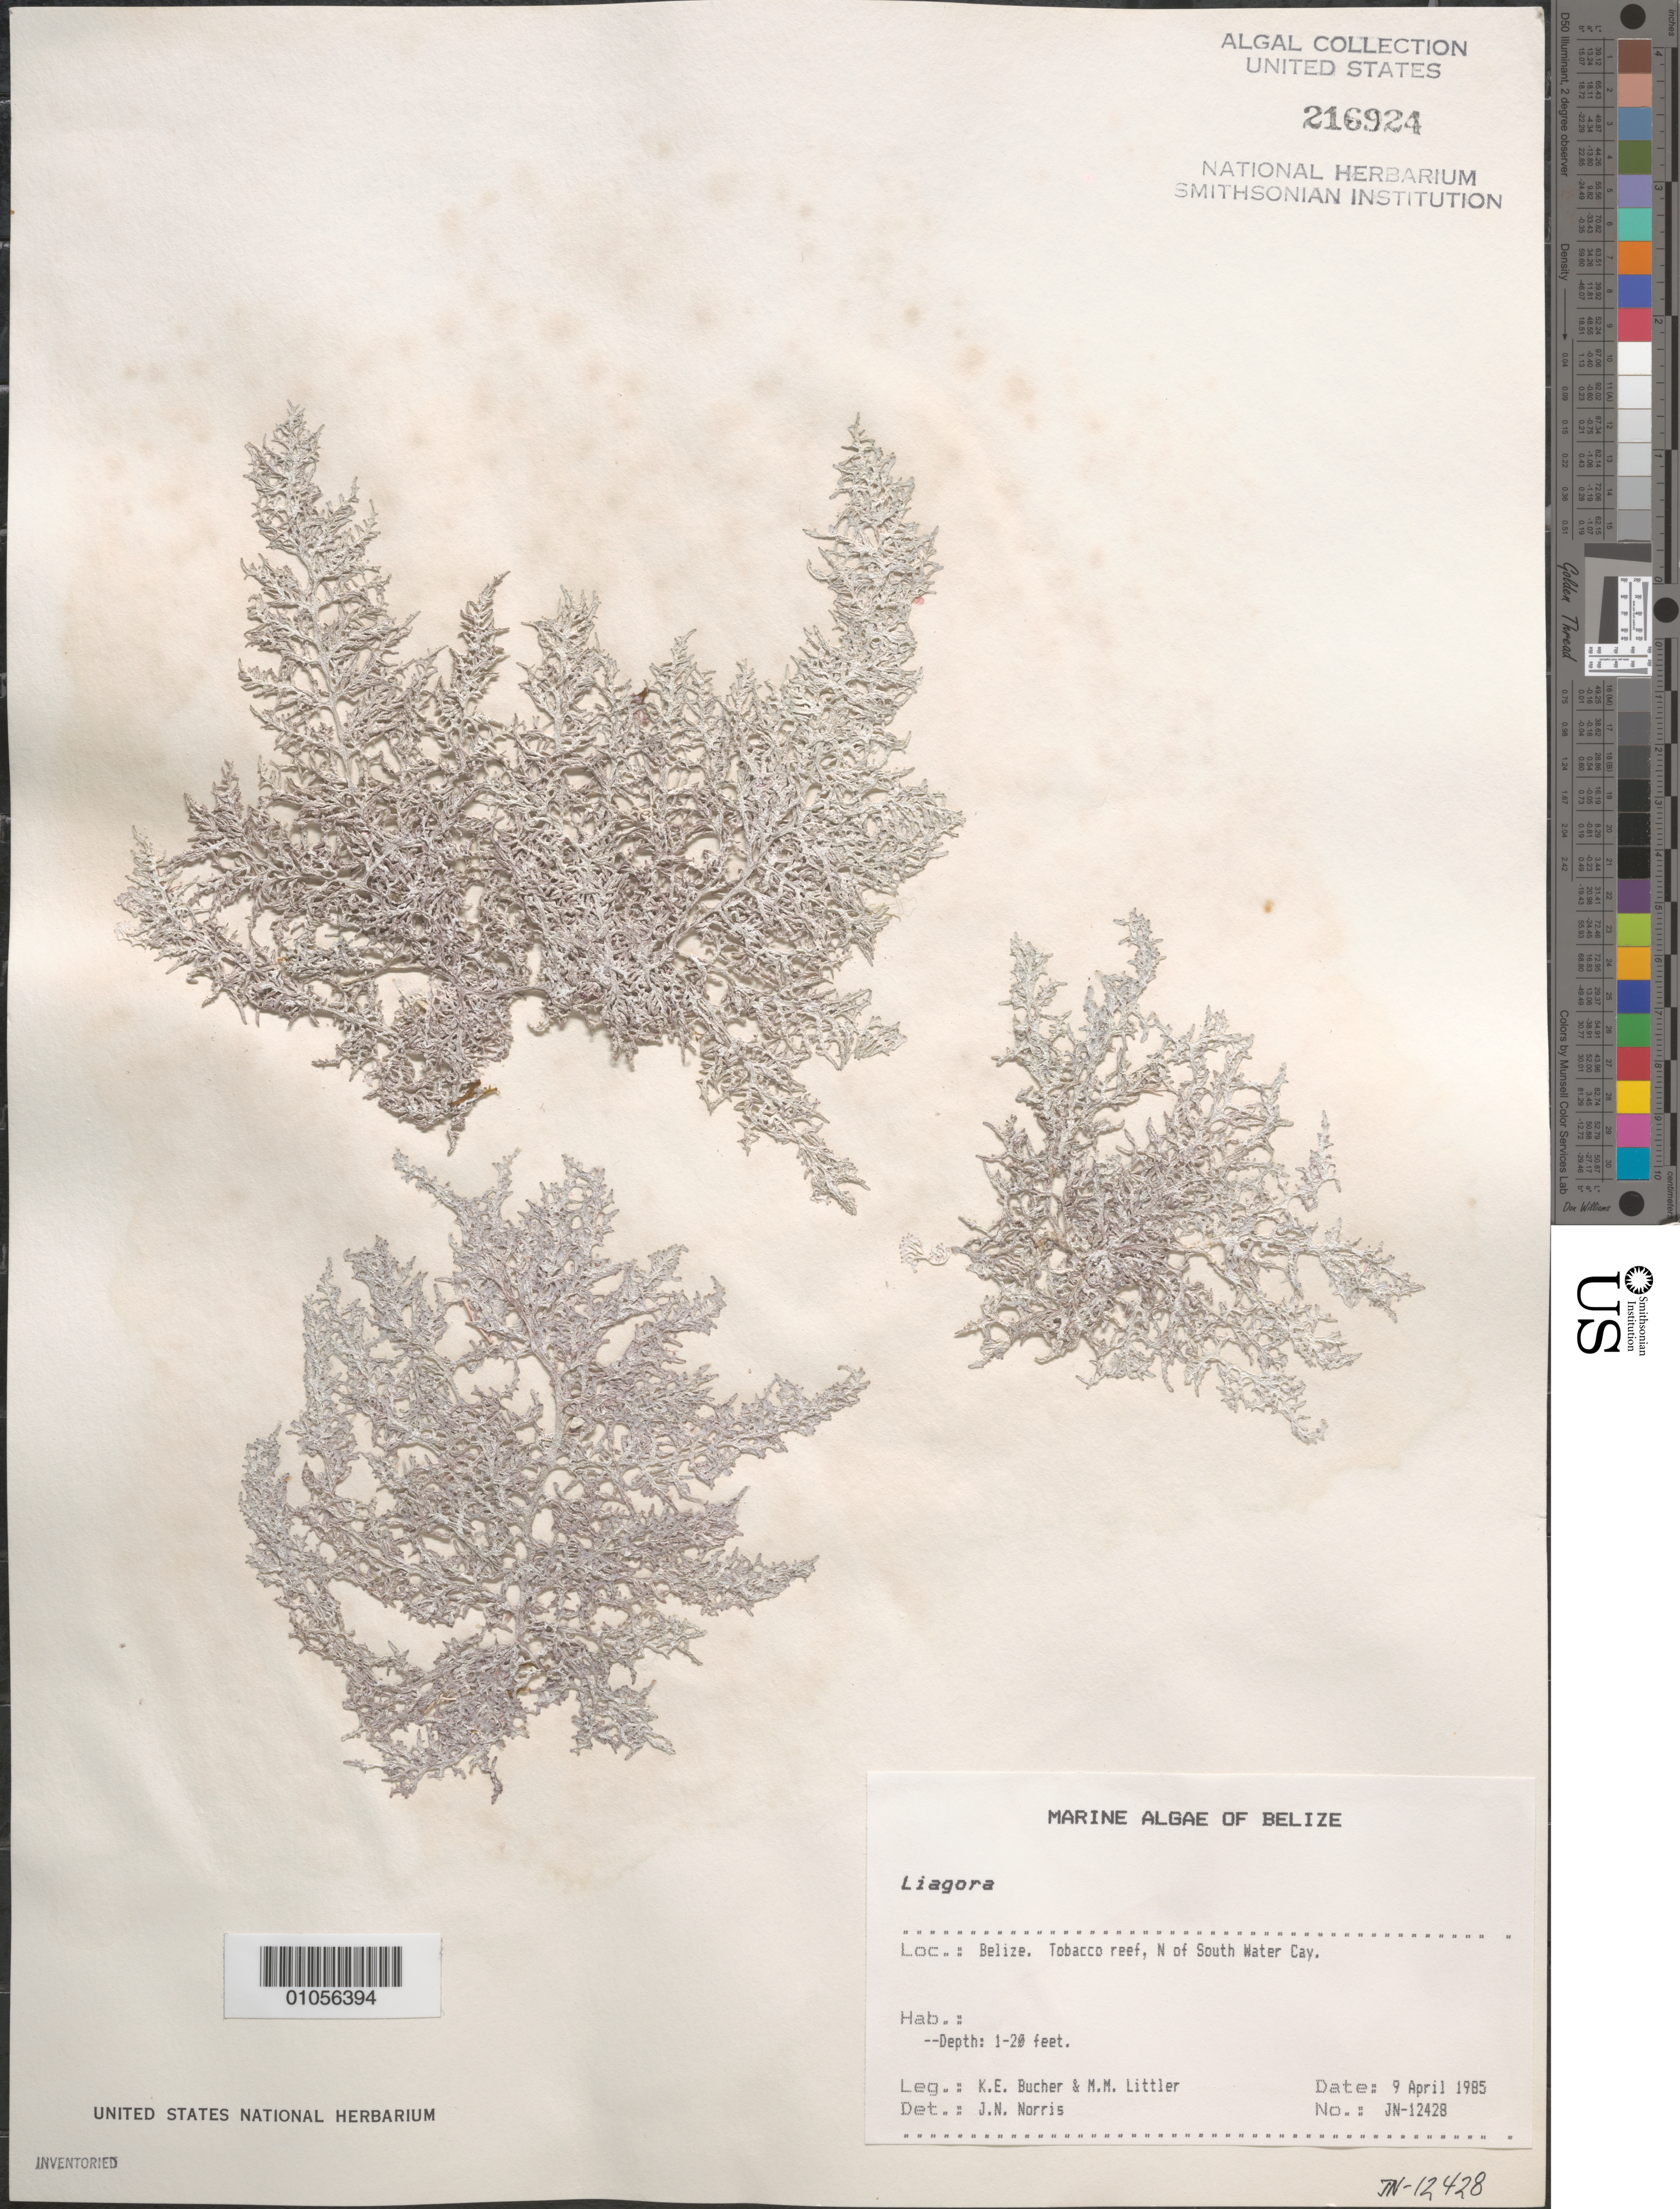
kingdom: Plantae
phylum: Rhodophyta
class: Florideophyceae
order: Nemaliales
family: Liagoraceae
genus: Titanophycus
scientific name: Titanophycus validus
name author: (Harv.) Huisman et al.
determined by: Algae name updating Project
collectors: K. E. Bucher & M. M. Littler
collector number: JN-12428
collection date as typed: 09 Apr 1985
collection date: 1985-04-09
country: Belize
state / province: Stann Creek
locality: Tobacco Reef, north of South Water Cay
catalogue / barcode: US 216924